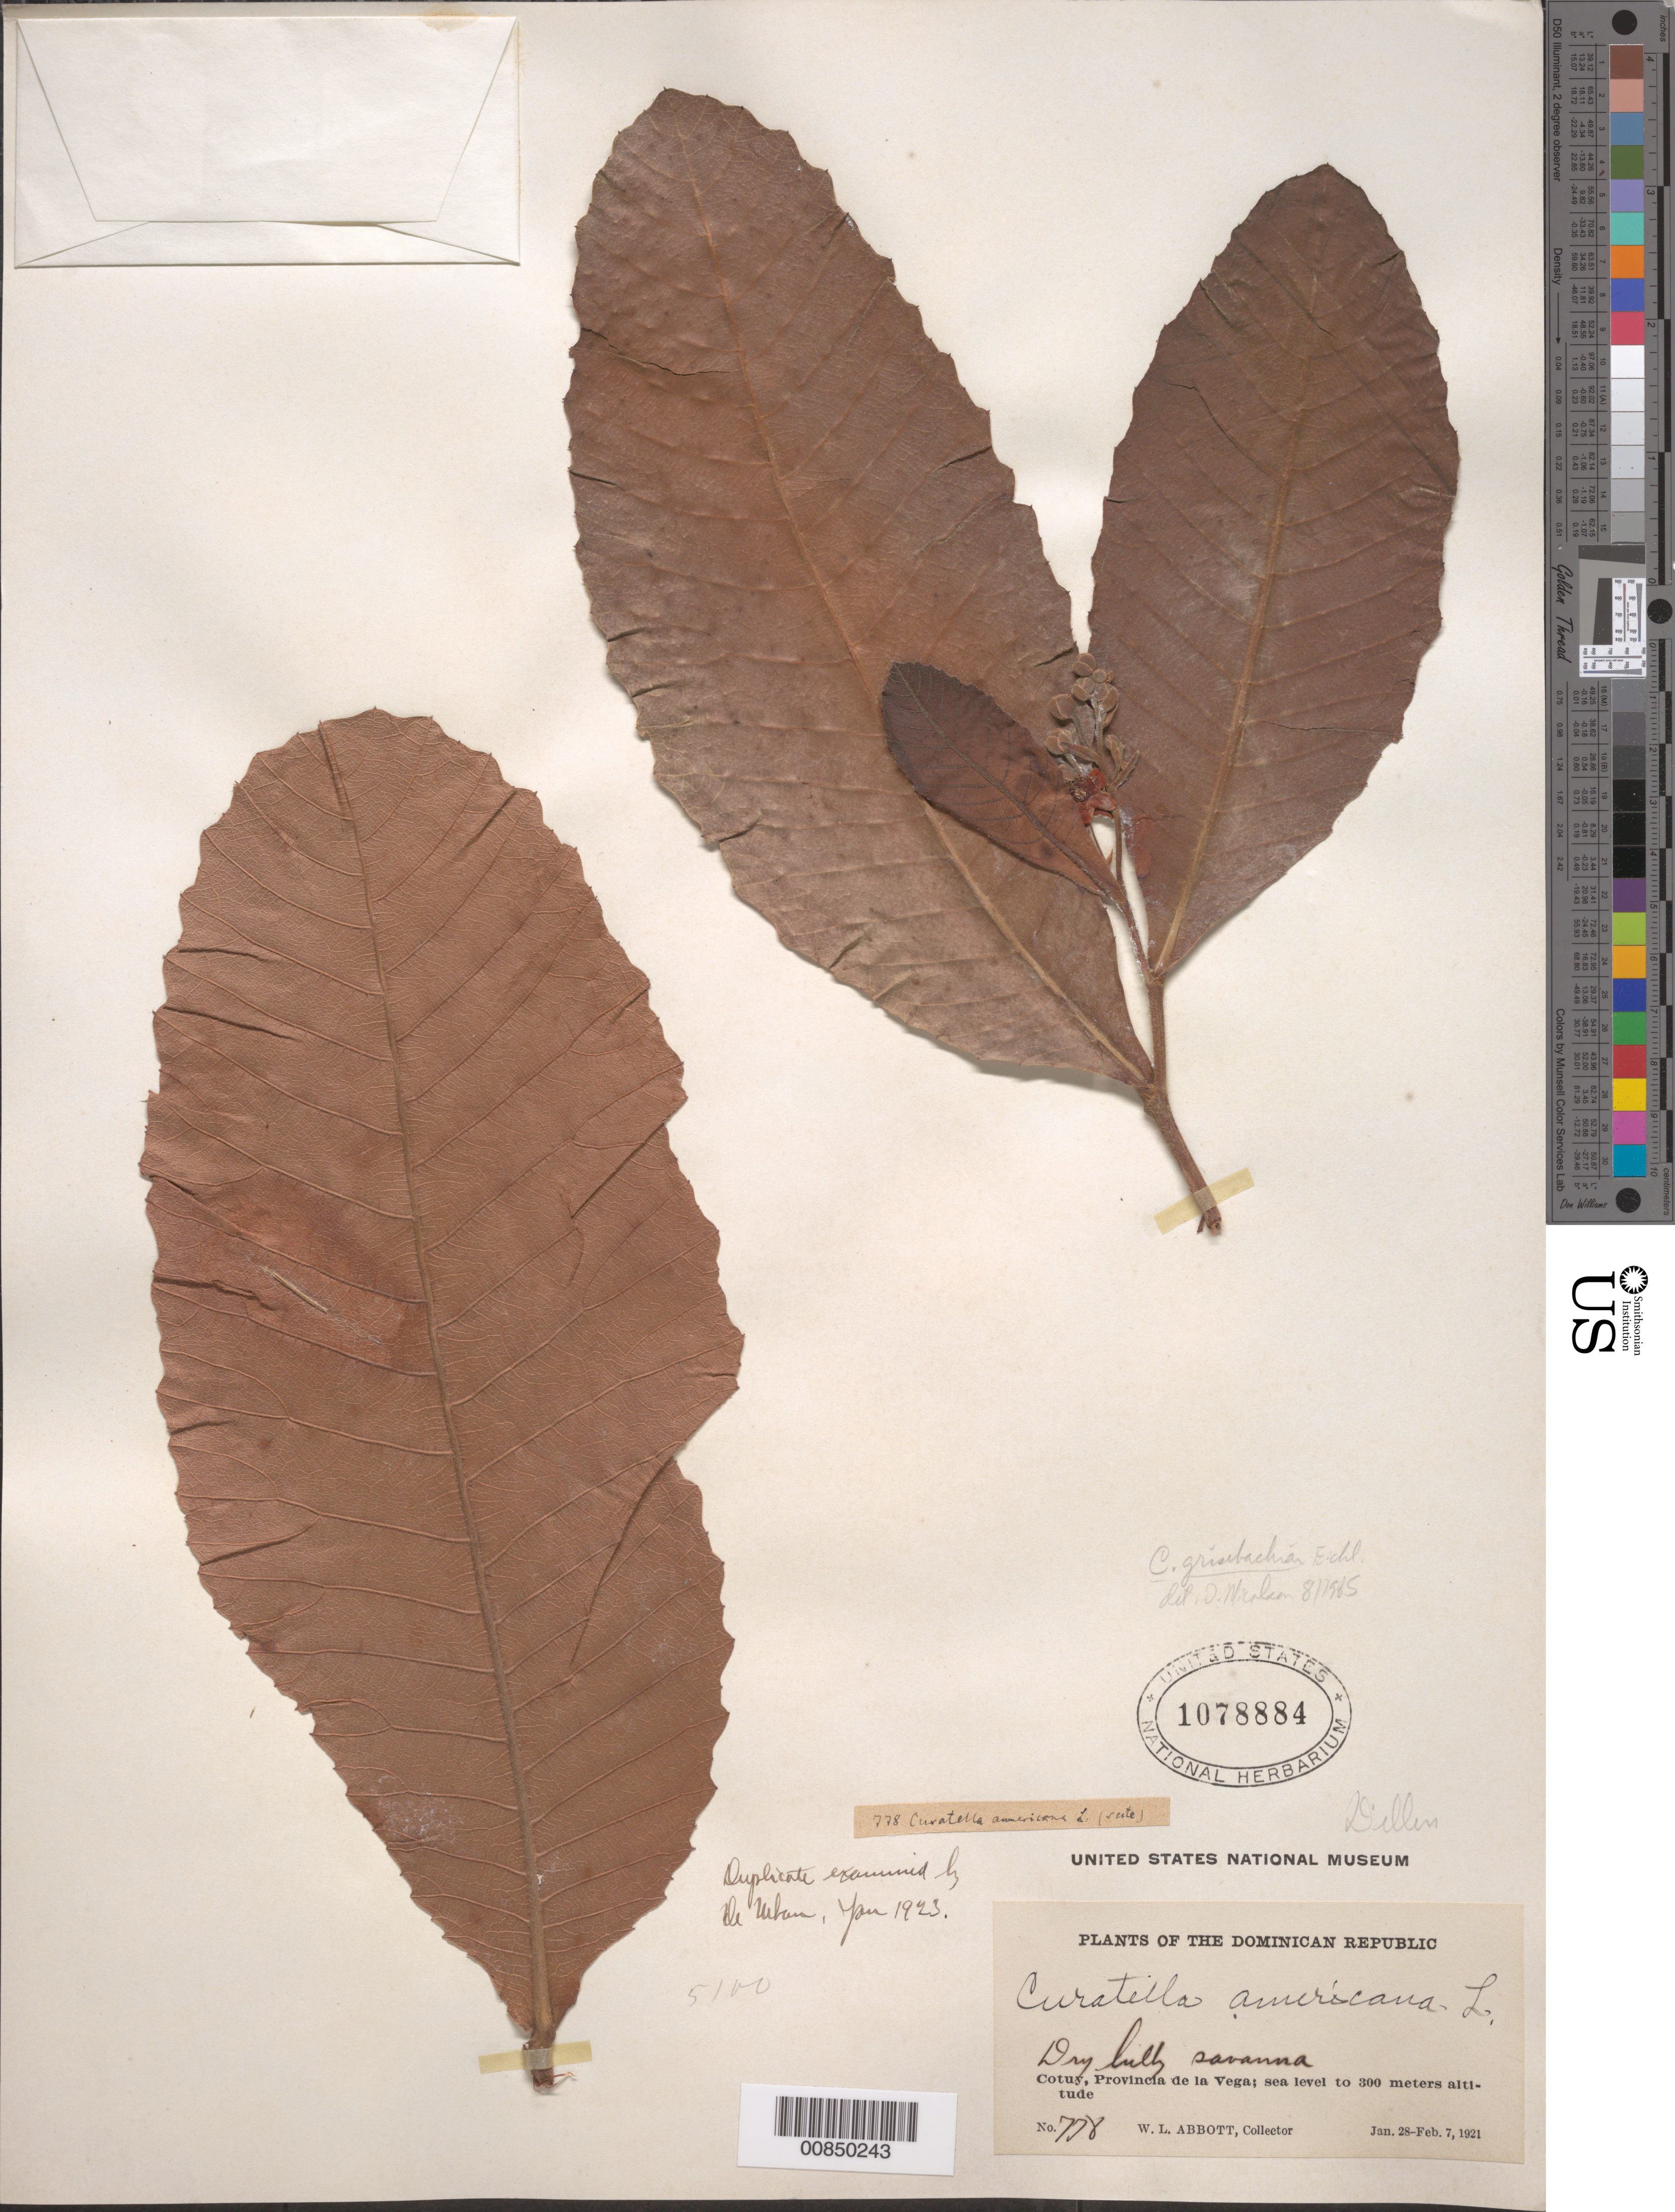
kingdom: Plantae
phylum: Tracheophyta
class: Magnoliopsida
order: Dilleniales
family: Dilleniaceae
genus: Curatella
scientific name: Curatella americana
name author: L.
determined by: Nicolson, Dan H.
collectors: W. L. Abbott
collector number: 778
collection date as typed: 28 Jan 1921 to 07 Feb 1921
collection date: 1921-01-28/1921-02-07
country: Dominican Republic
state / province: La Vega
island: Hispaniola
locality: Cotuy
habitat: Dry hilly savanna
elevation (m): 0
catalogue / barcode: US 1078884